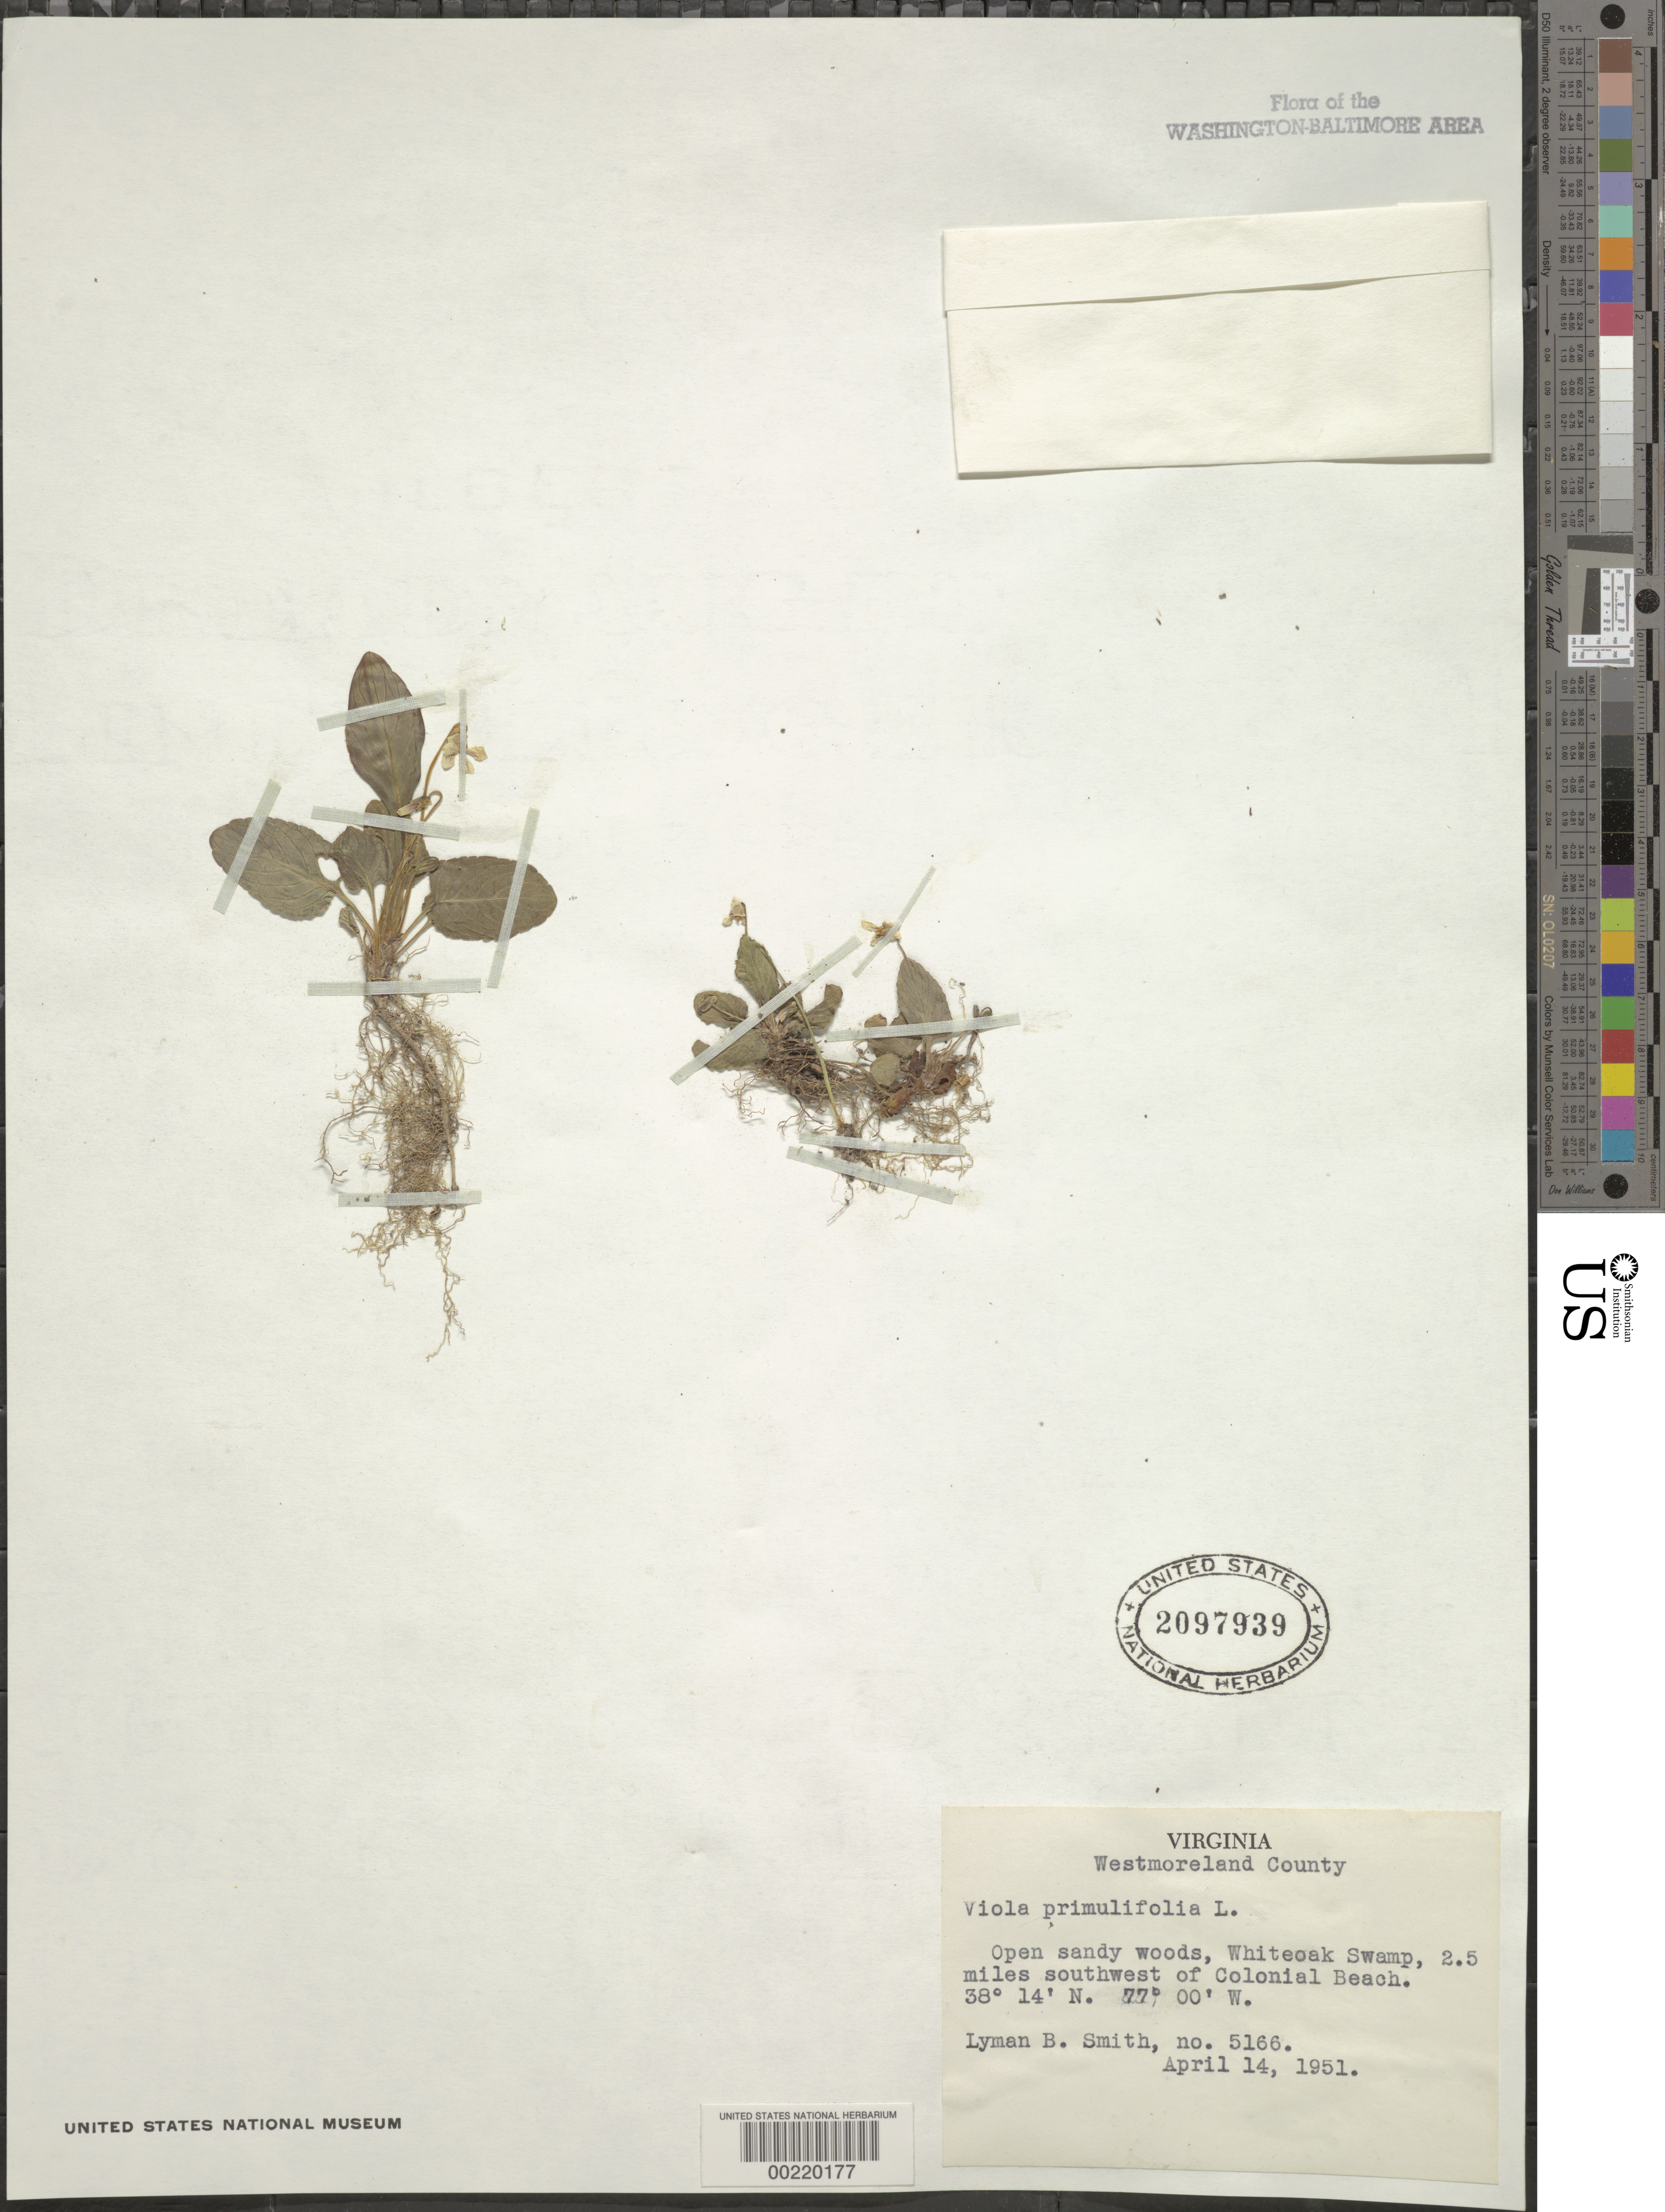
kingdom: Plantae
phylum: Tracheophyta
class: Magnoliopsida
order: Malpighiales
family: Violaceae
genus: Viola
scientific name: Viola primulifolia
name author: L.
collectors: L. Smith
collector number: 5166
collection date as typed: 14 Apr 1951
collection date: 1951-04-14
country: United States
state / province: Virginia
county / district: Westmoreland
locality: Whiteoak swamp, southwest of Colonial Beach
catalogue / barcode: US 2097939